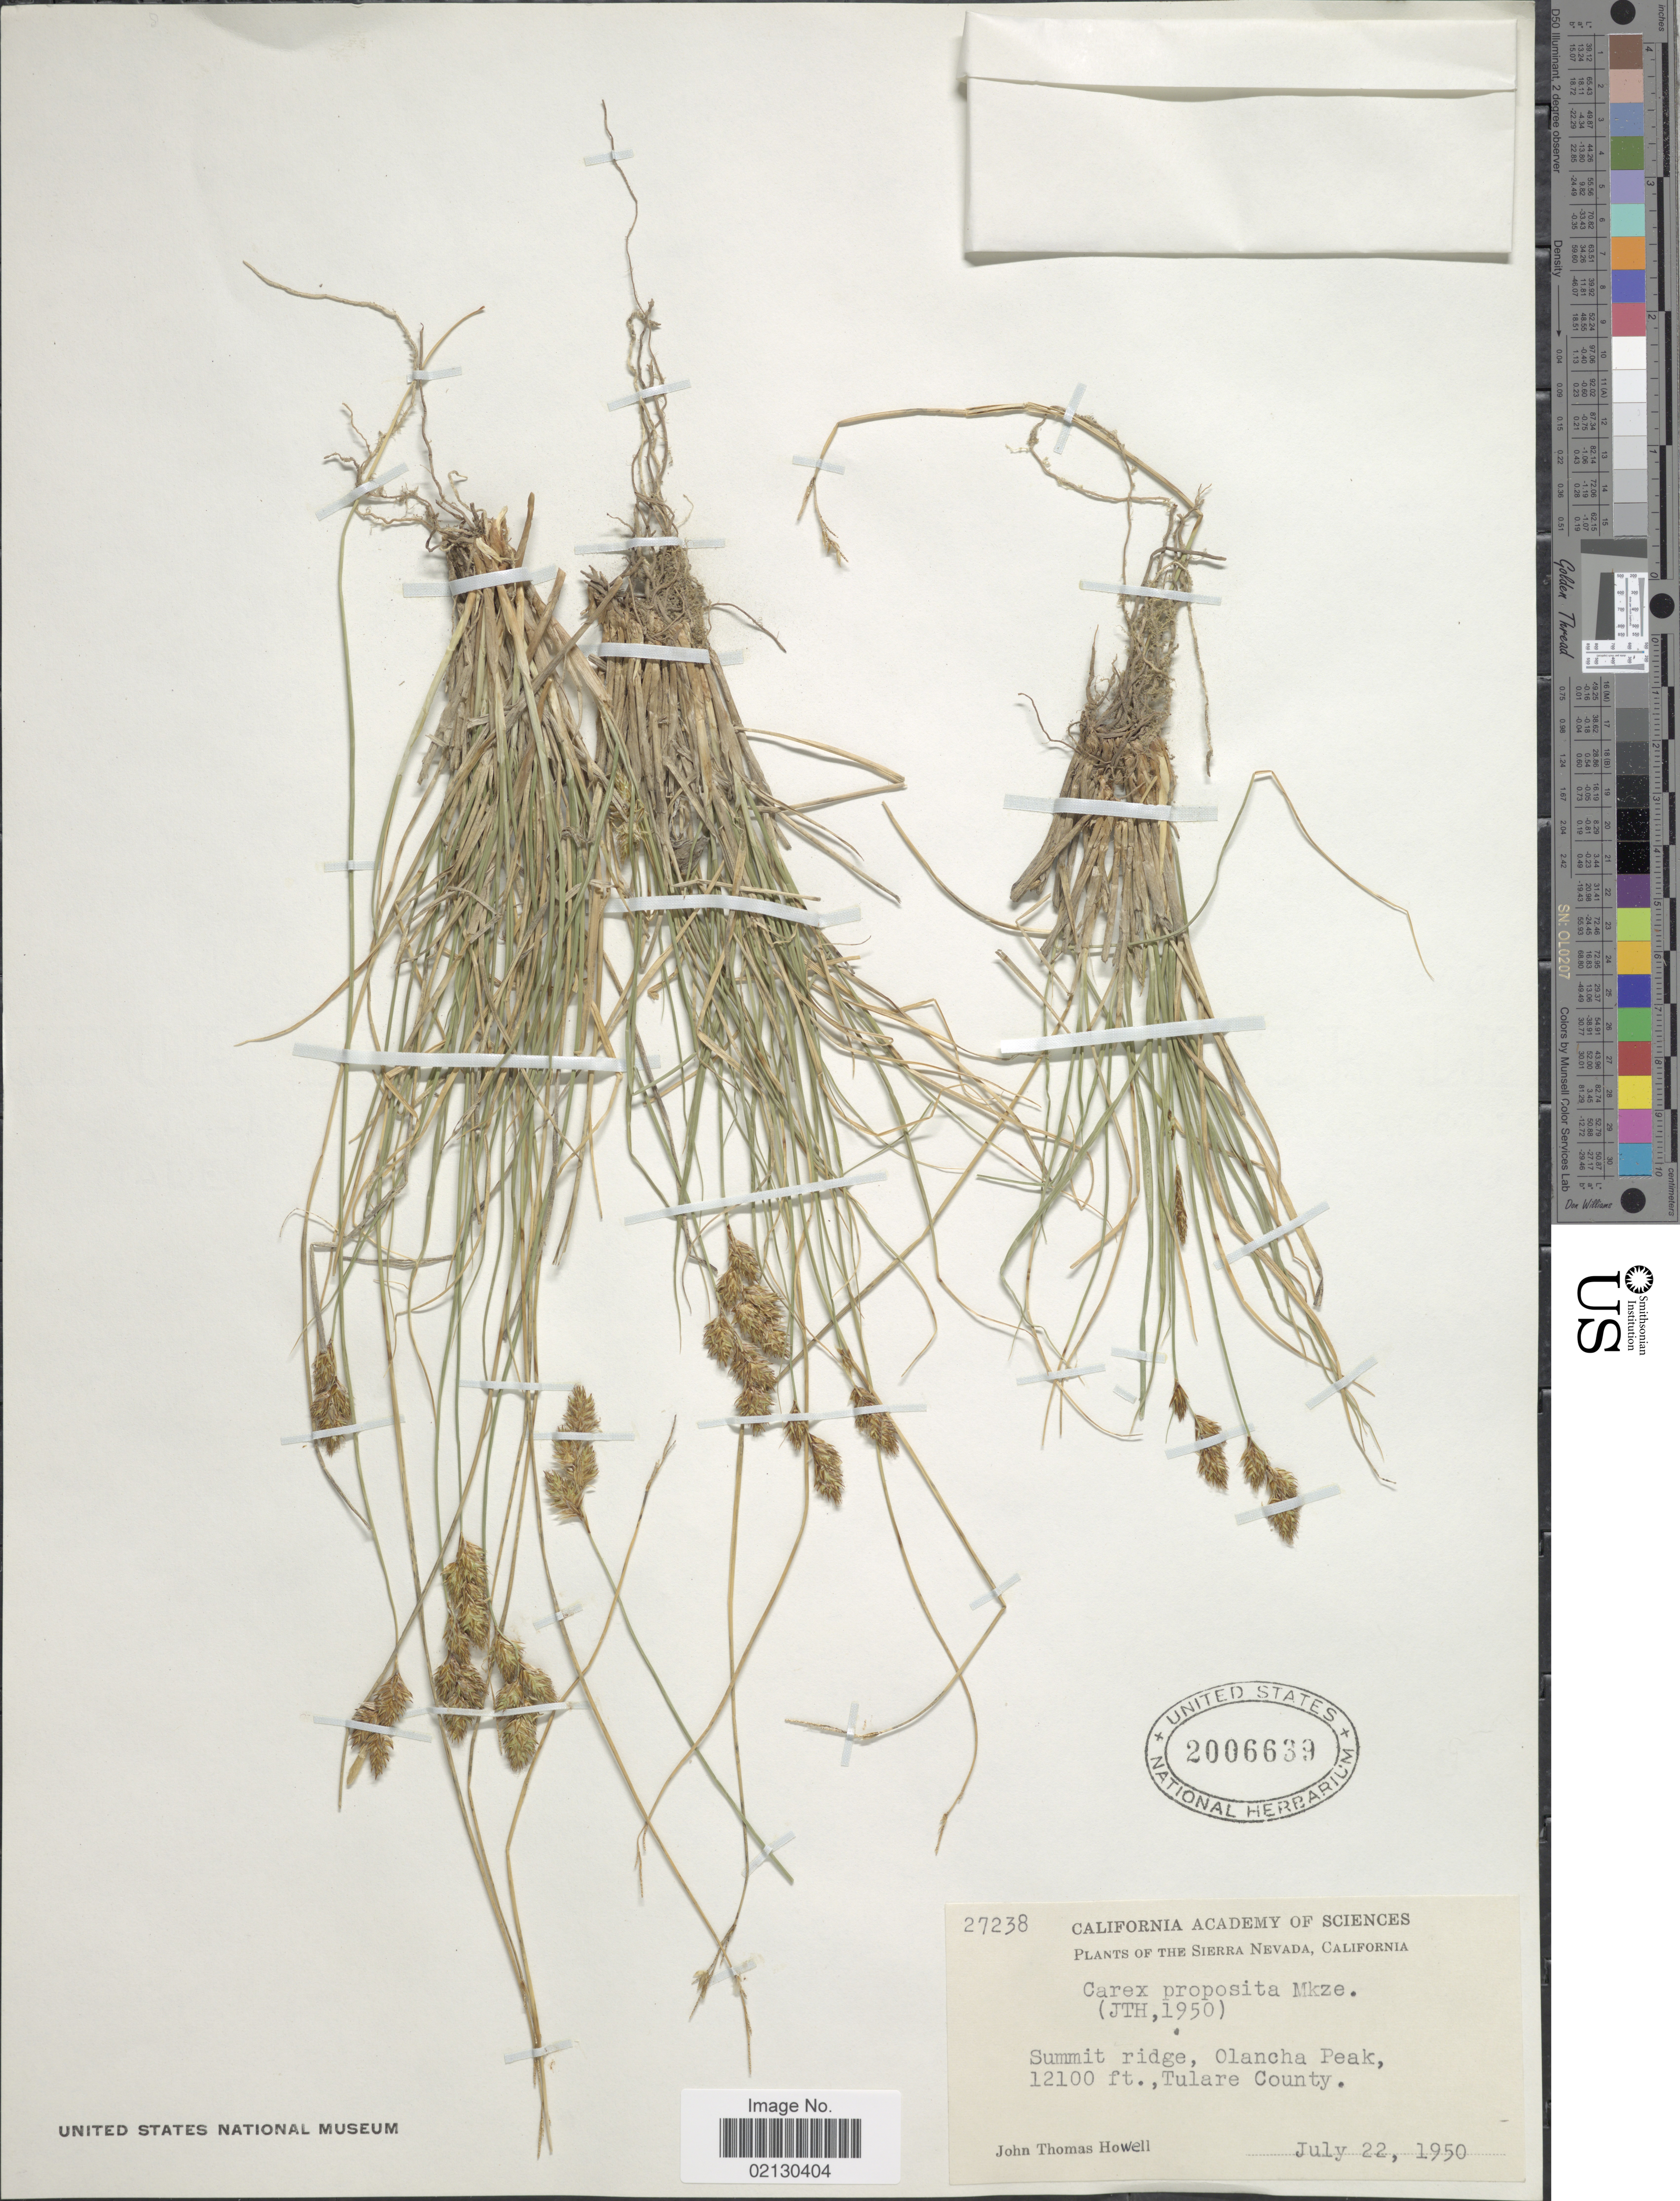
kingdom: Plantae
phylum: Tracheophyta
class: Liliopsida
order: Poales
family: Cyperaceae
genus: Carex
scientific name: Carex proposita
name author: Mack.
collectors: J. T. Howell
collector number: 27238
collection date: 1950-07-22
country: United States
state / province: California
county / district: Tulare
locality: Sierra Nevada. Summit ridge, Olancha Peak, Tulare County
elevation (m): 3688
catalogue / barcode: US 2006639